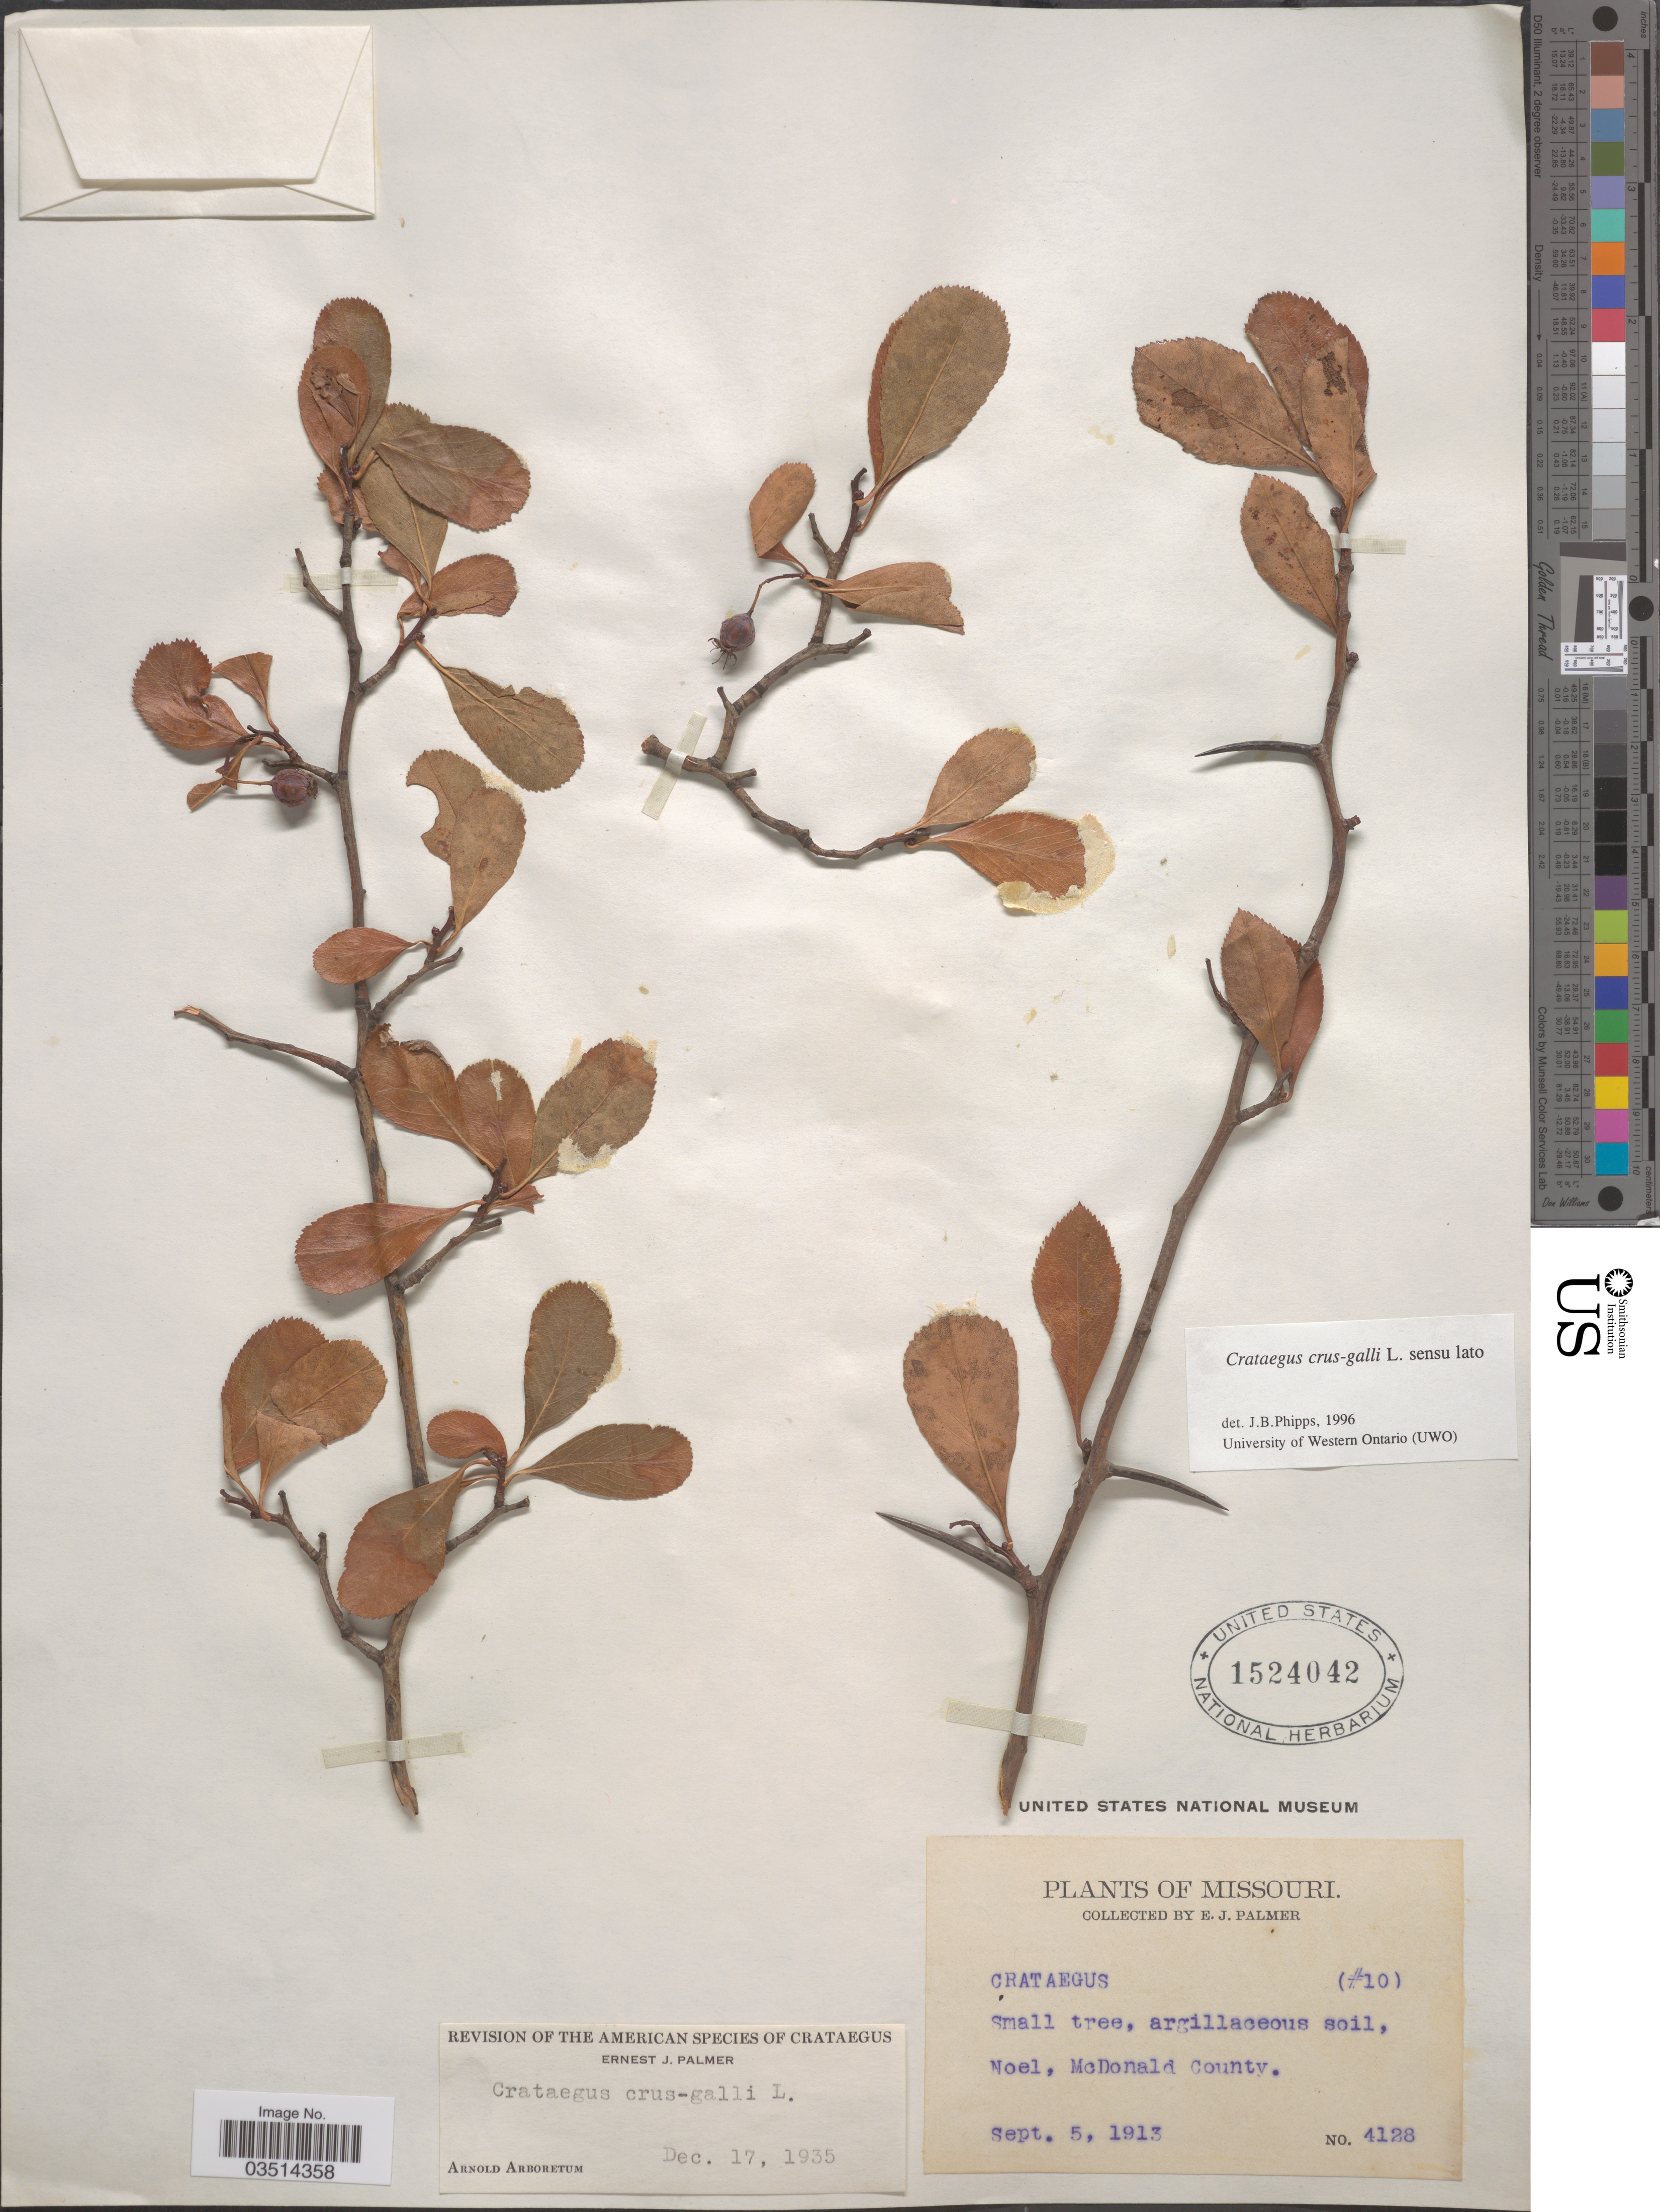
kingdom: Plantae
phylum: Tracheophyta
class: Magnoliopsida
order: Rosales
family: Rosaceae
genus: Crataegus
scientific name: Crataegus crus-galli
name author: L.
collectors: E. J. Palmer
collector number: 4128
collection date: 1913-09-05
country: United States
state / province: Missouri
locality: Noel, McDonald County.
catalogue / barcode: US 1524042